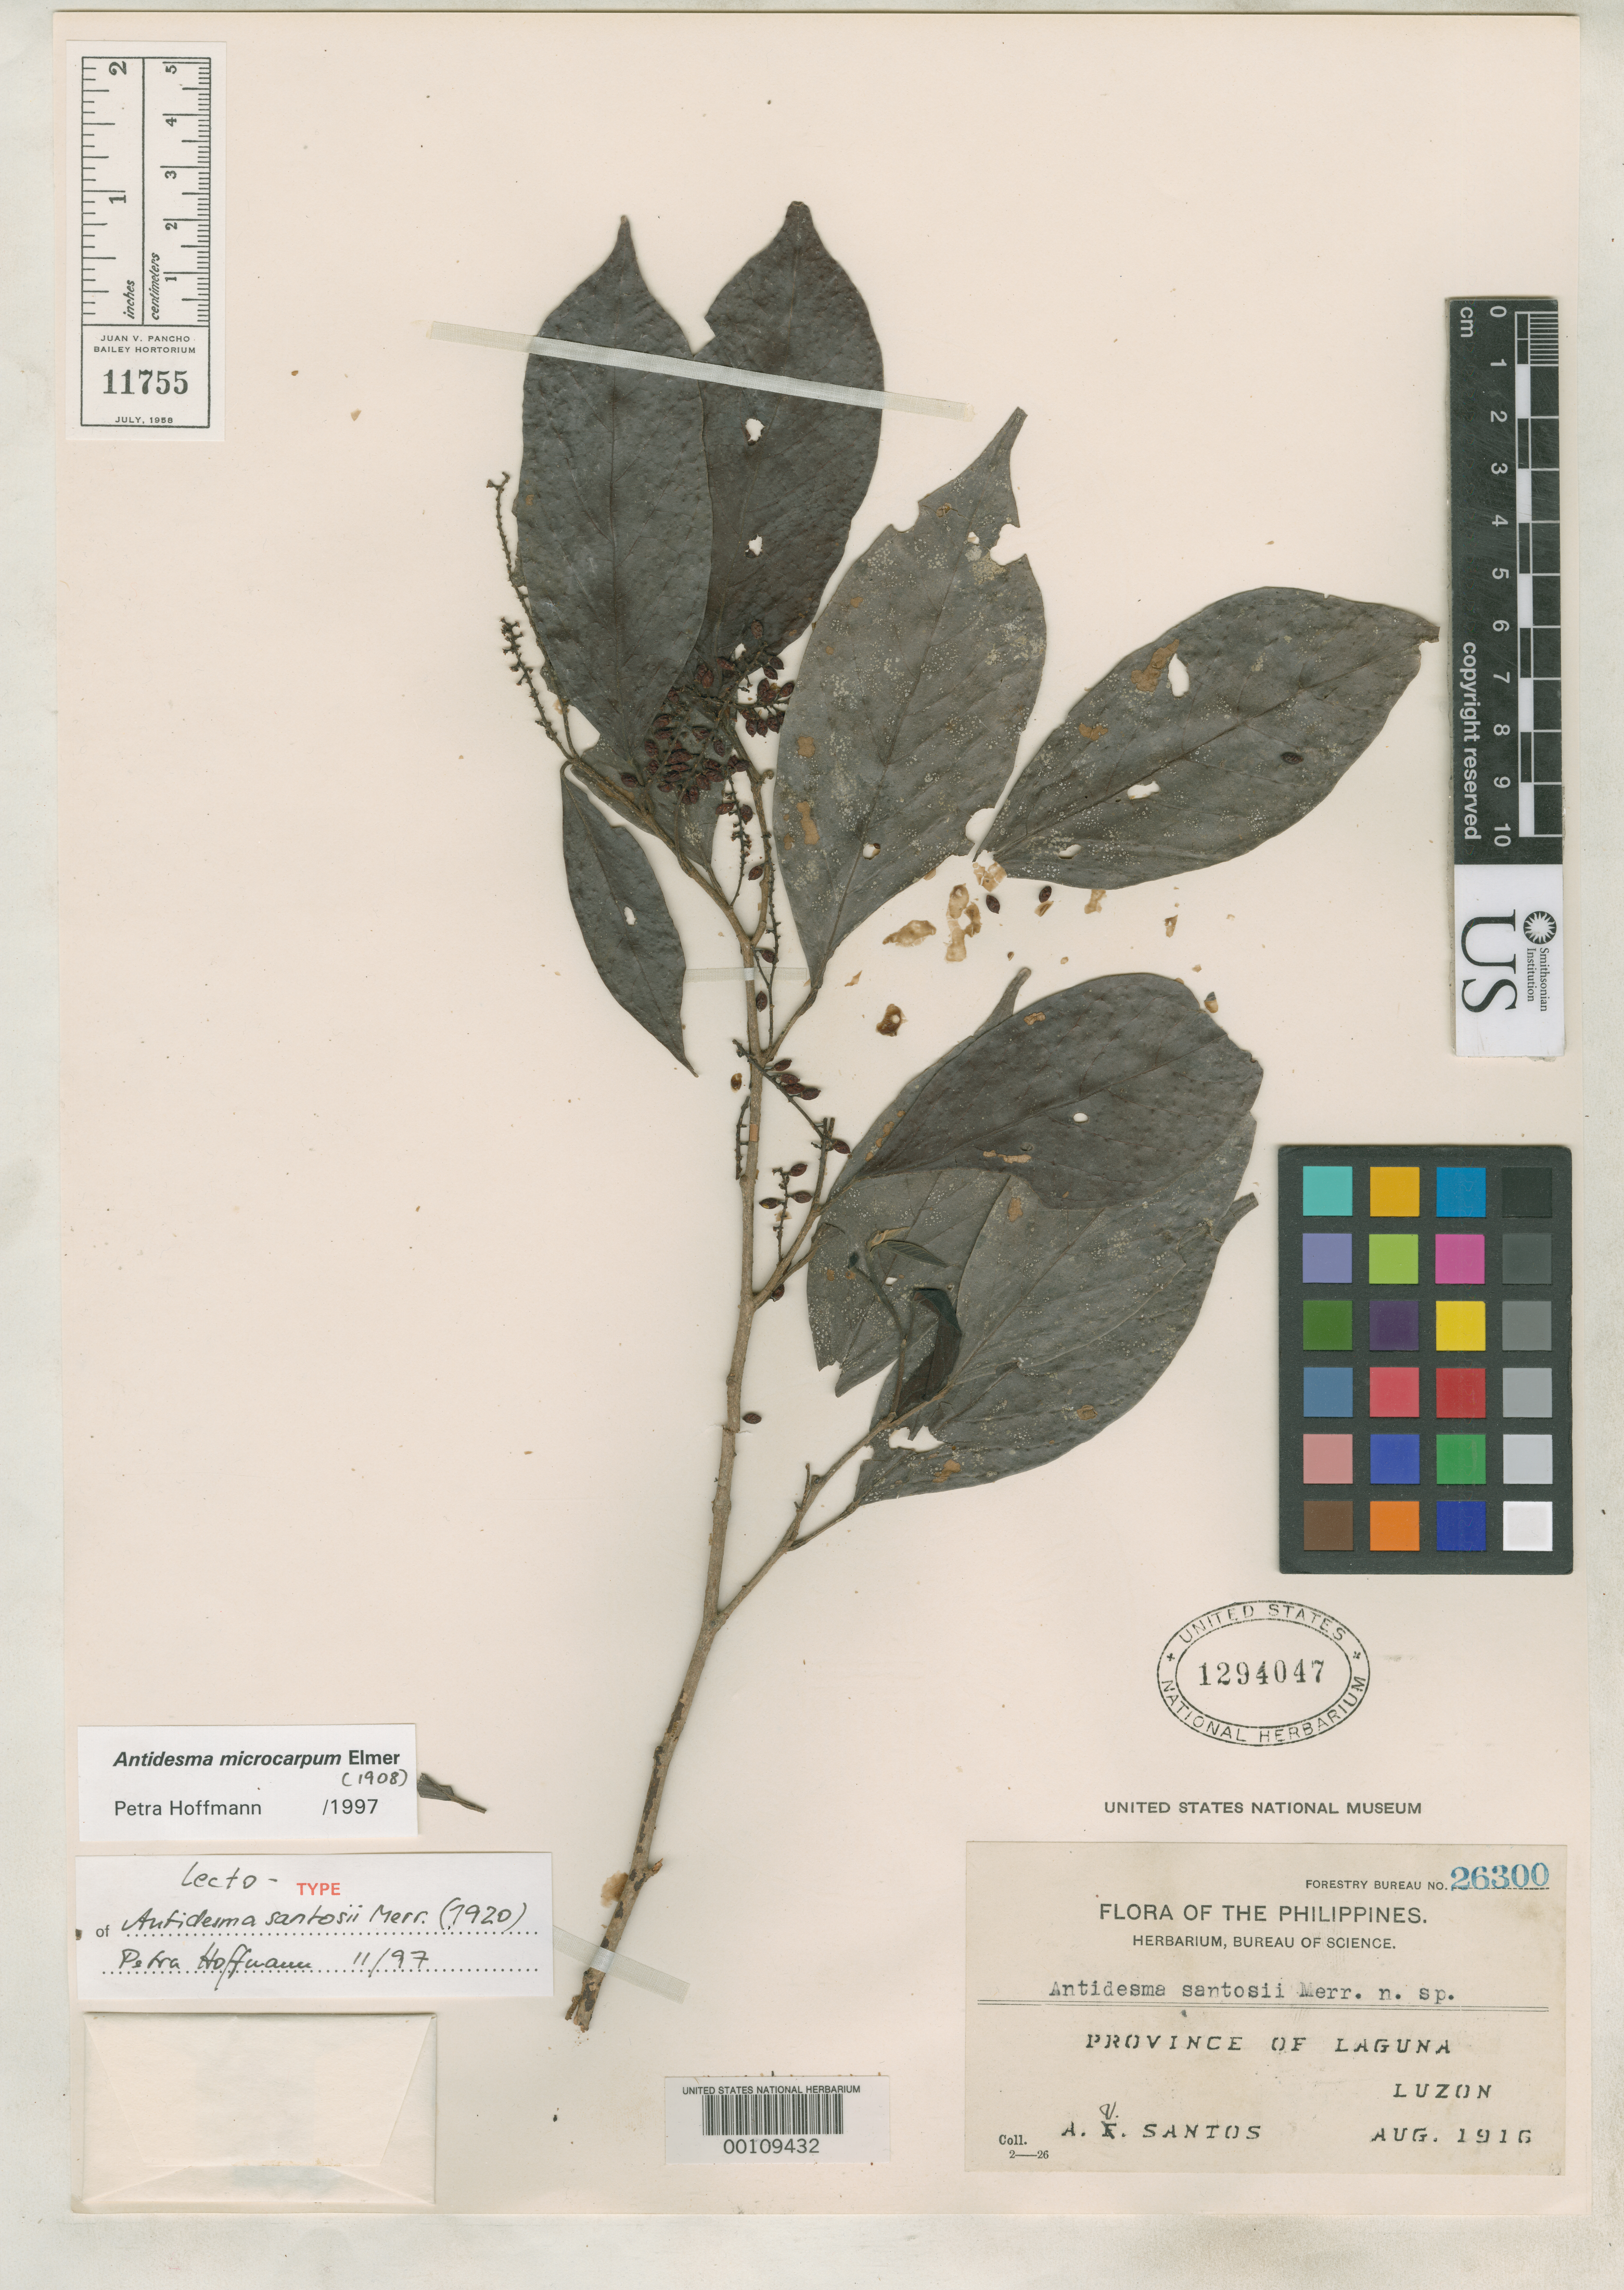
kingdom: Plantae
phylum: Tracheophyta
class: Magnoliopsida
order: Malpighiales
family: Phyllanthaceae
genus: Antidesma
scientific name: Antidesma santosii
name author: Merr.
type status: Isotype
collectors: A. Santos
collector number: For. Bur. 26300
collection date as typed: Aug 1916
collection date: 1916-08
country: Philippines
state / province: Calabarzon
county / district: Laguna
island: Luzon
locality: Mt. Banahao.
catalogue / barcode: US 1294047